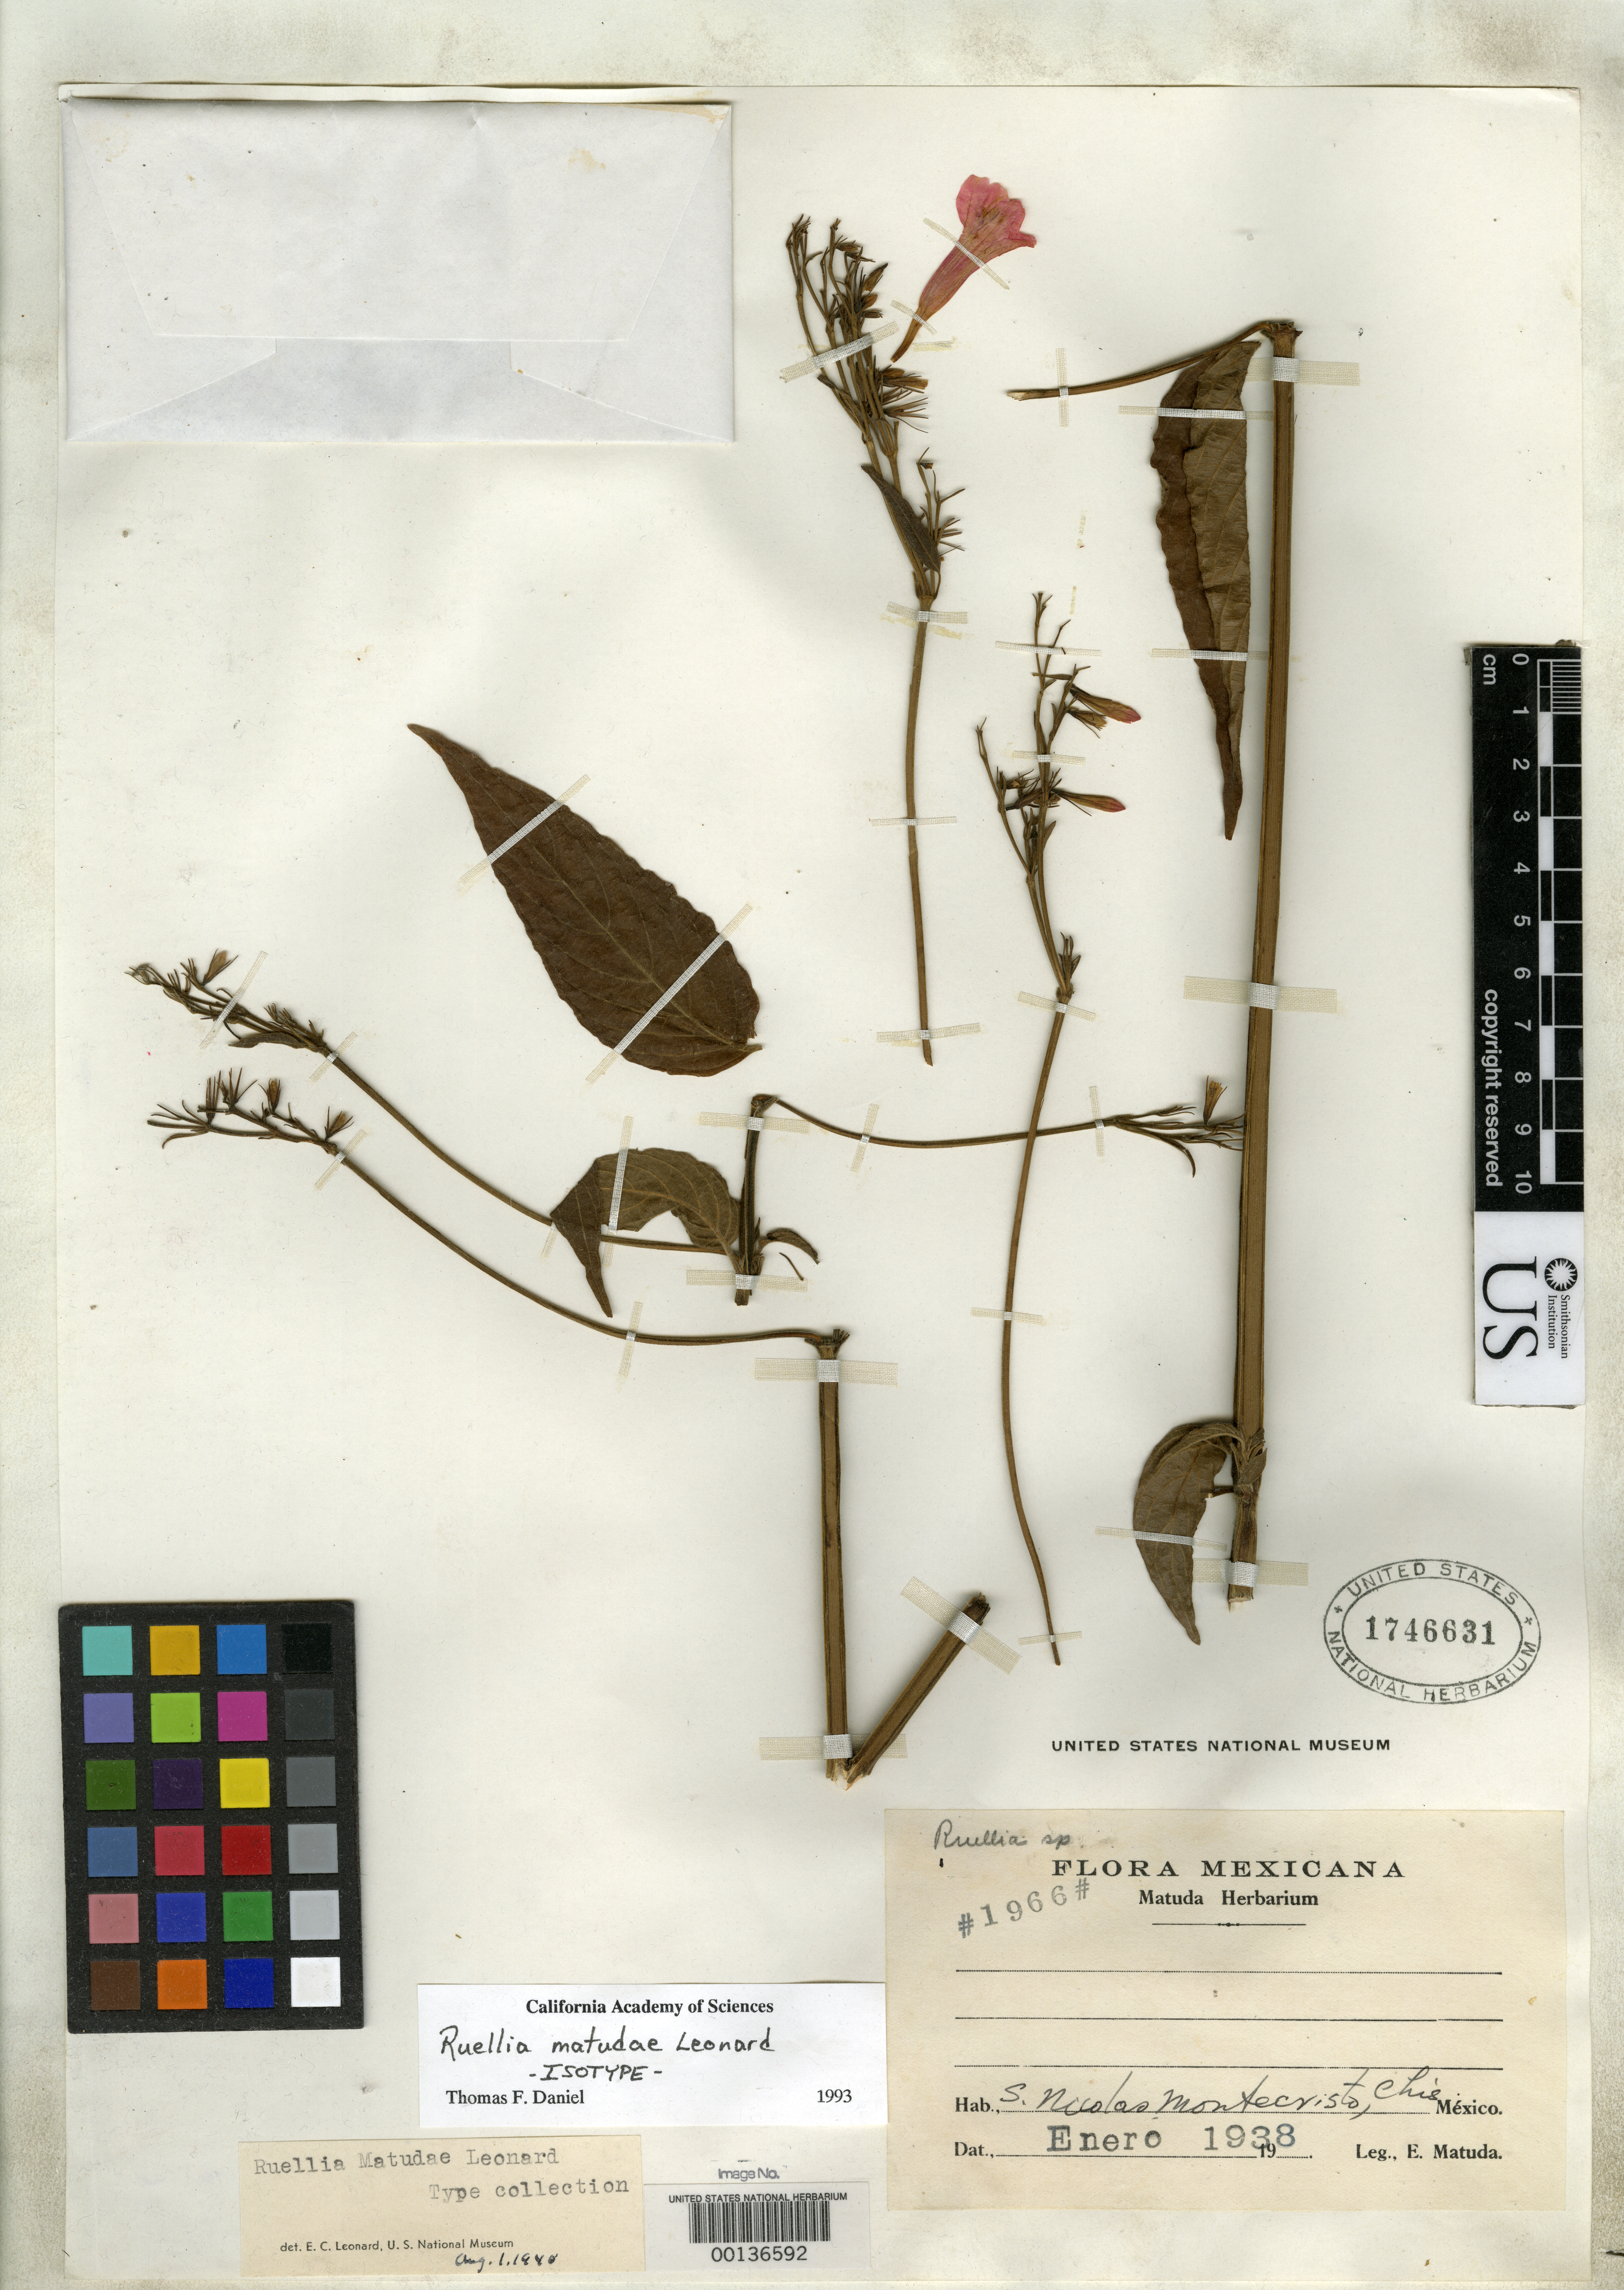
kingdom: Plantae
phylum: Tracheophyta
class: Magnoliopsida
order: Lamiales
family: Acanthaceae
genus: Ruellia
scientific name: Ruellia matudae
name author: Leonard in Lundell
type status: Isotype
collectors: E. Matuda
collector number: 1966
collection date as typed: Jan 1938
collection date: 1938-01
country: Mexico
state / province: Chiapas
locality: San Nicolas near Montecristo.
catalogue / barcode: US 1746631